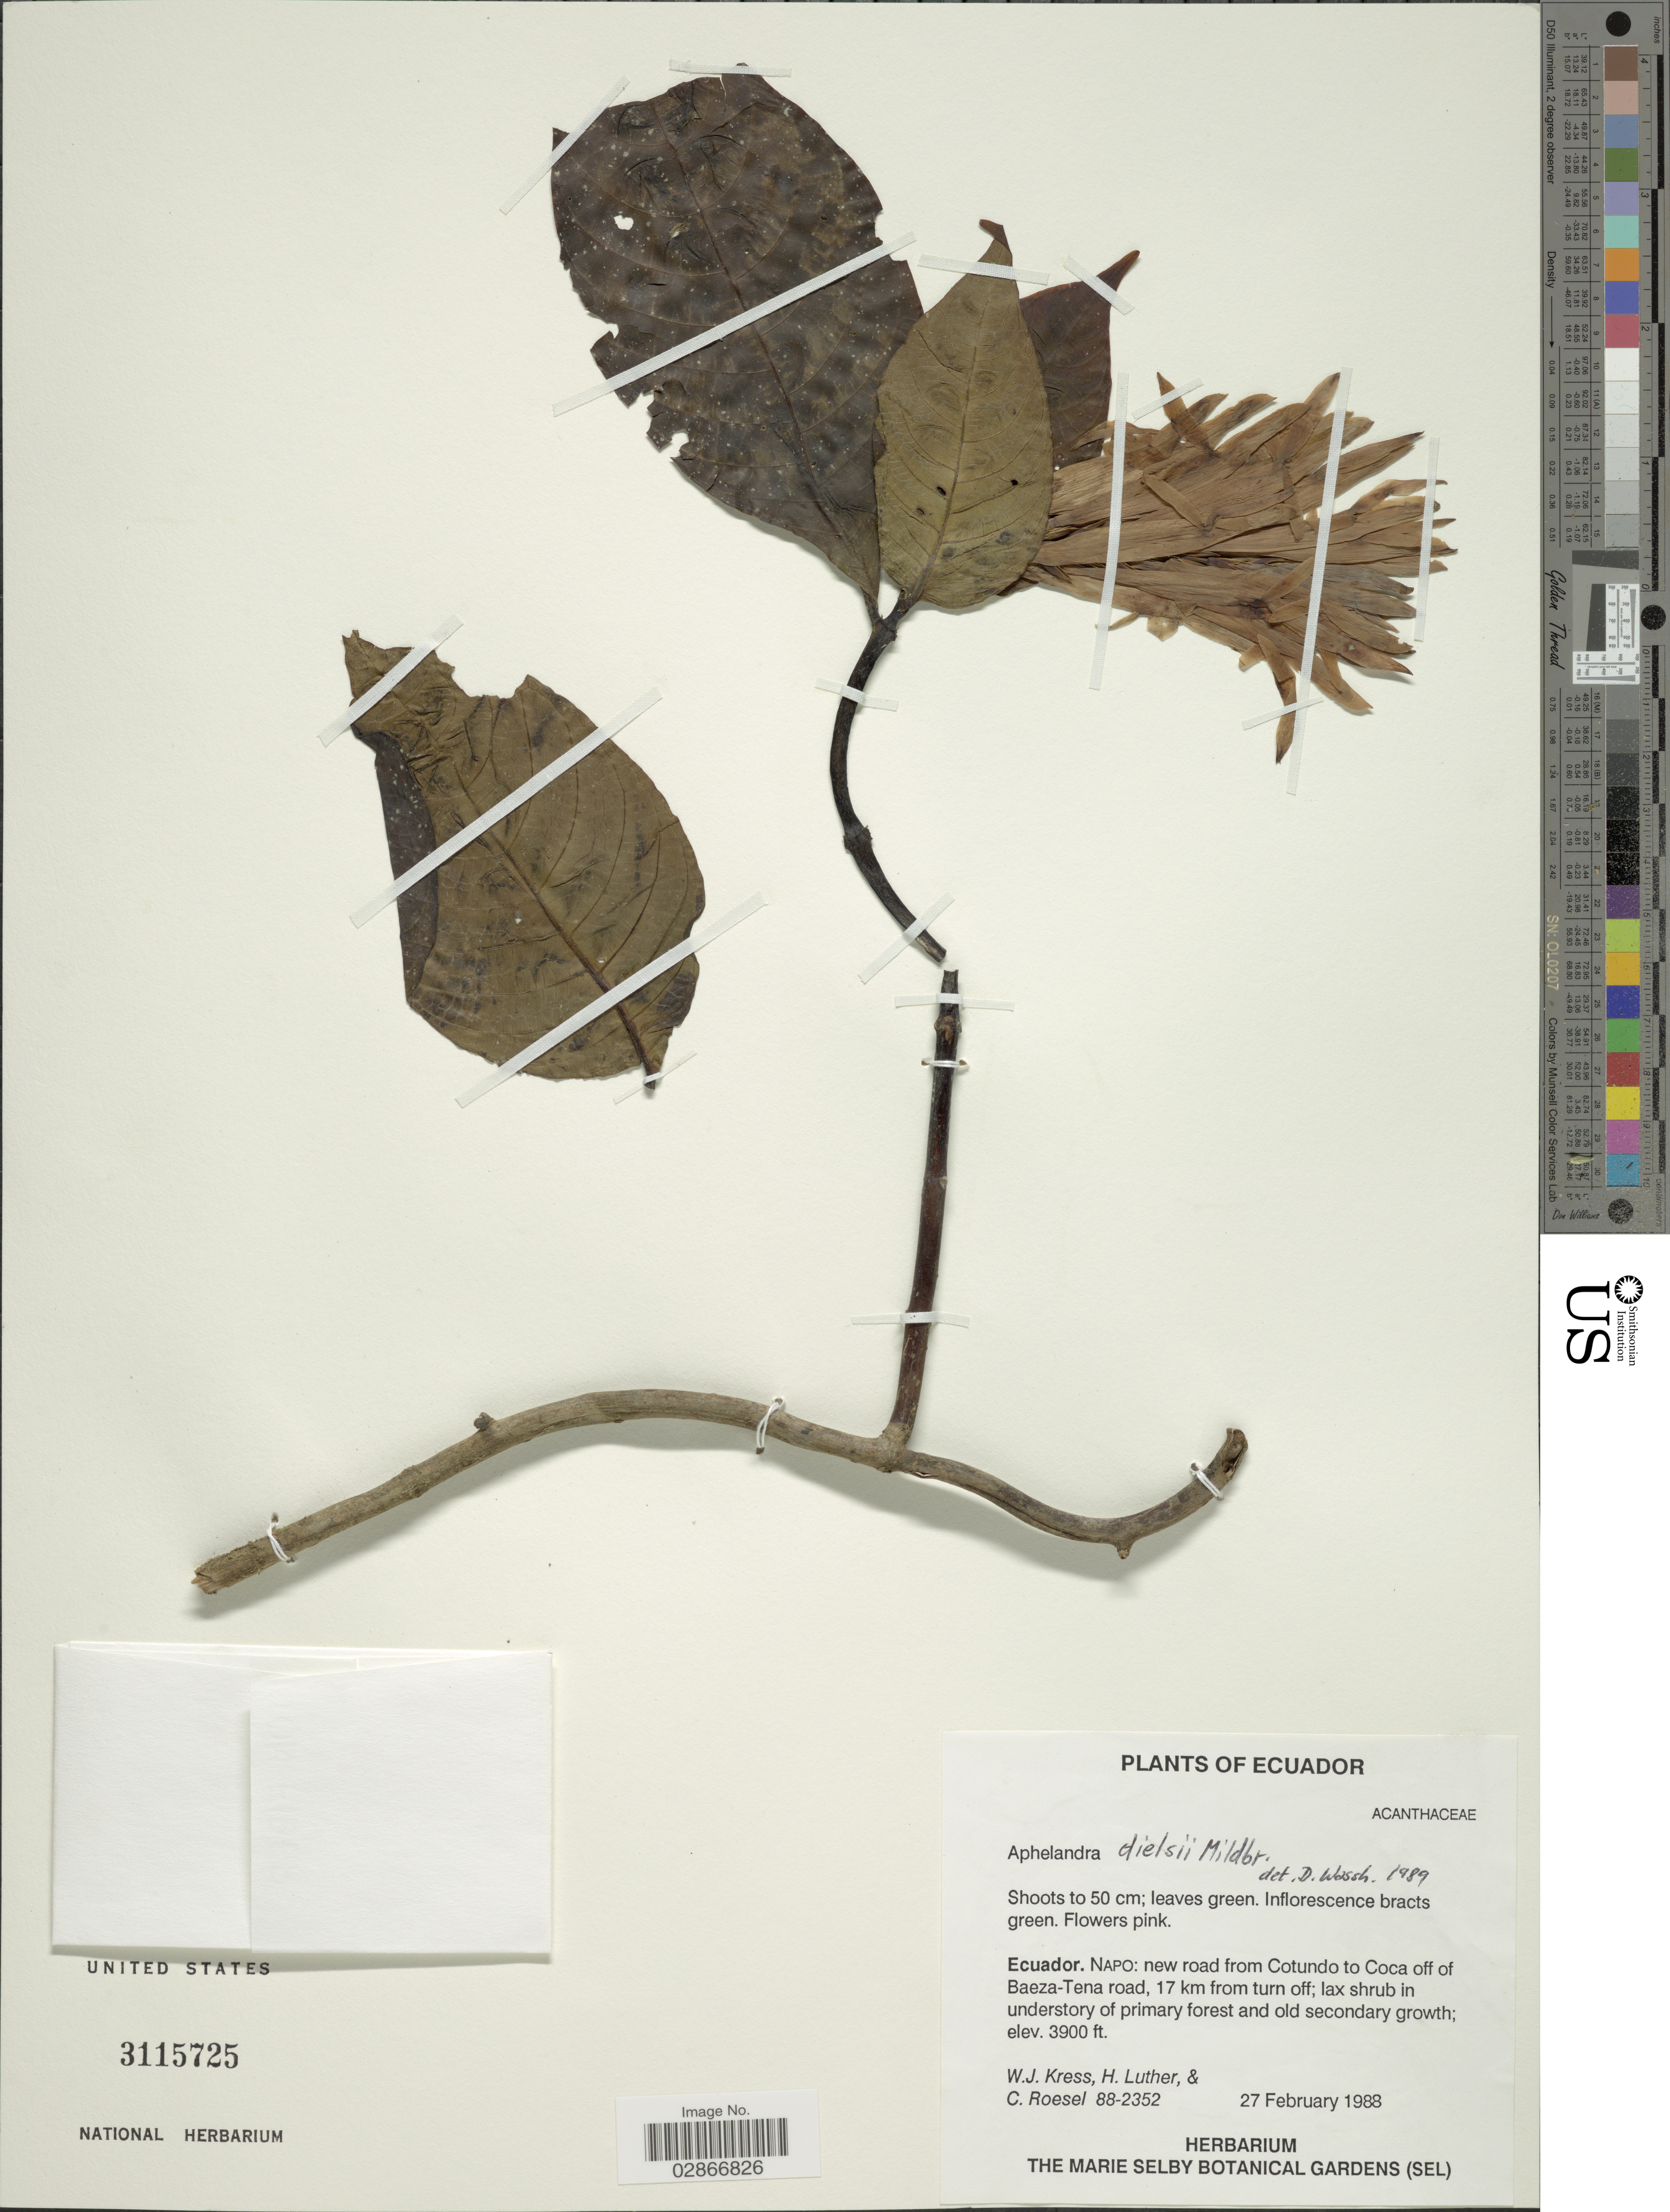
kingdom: Plantae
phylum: Tracheophyta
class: Magnoliopsida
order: Lamiales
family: Acanthaceae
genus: Aphelandra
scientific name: Aphelandra dielsii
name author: Mildbr.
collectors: W. J. Kress, H. Luther & C. S. Roesel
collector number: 88-2352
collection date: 1988-02-27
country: Ecuador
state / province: Napo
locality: New road from Cotundo to Coca off of Baeza-Tena road, 17 km from turn off.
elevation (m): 1189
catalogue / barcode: US 3115725